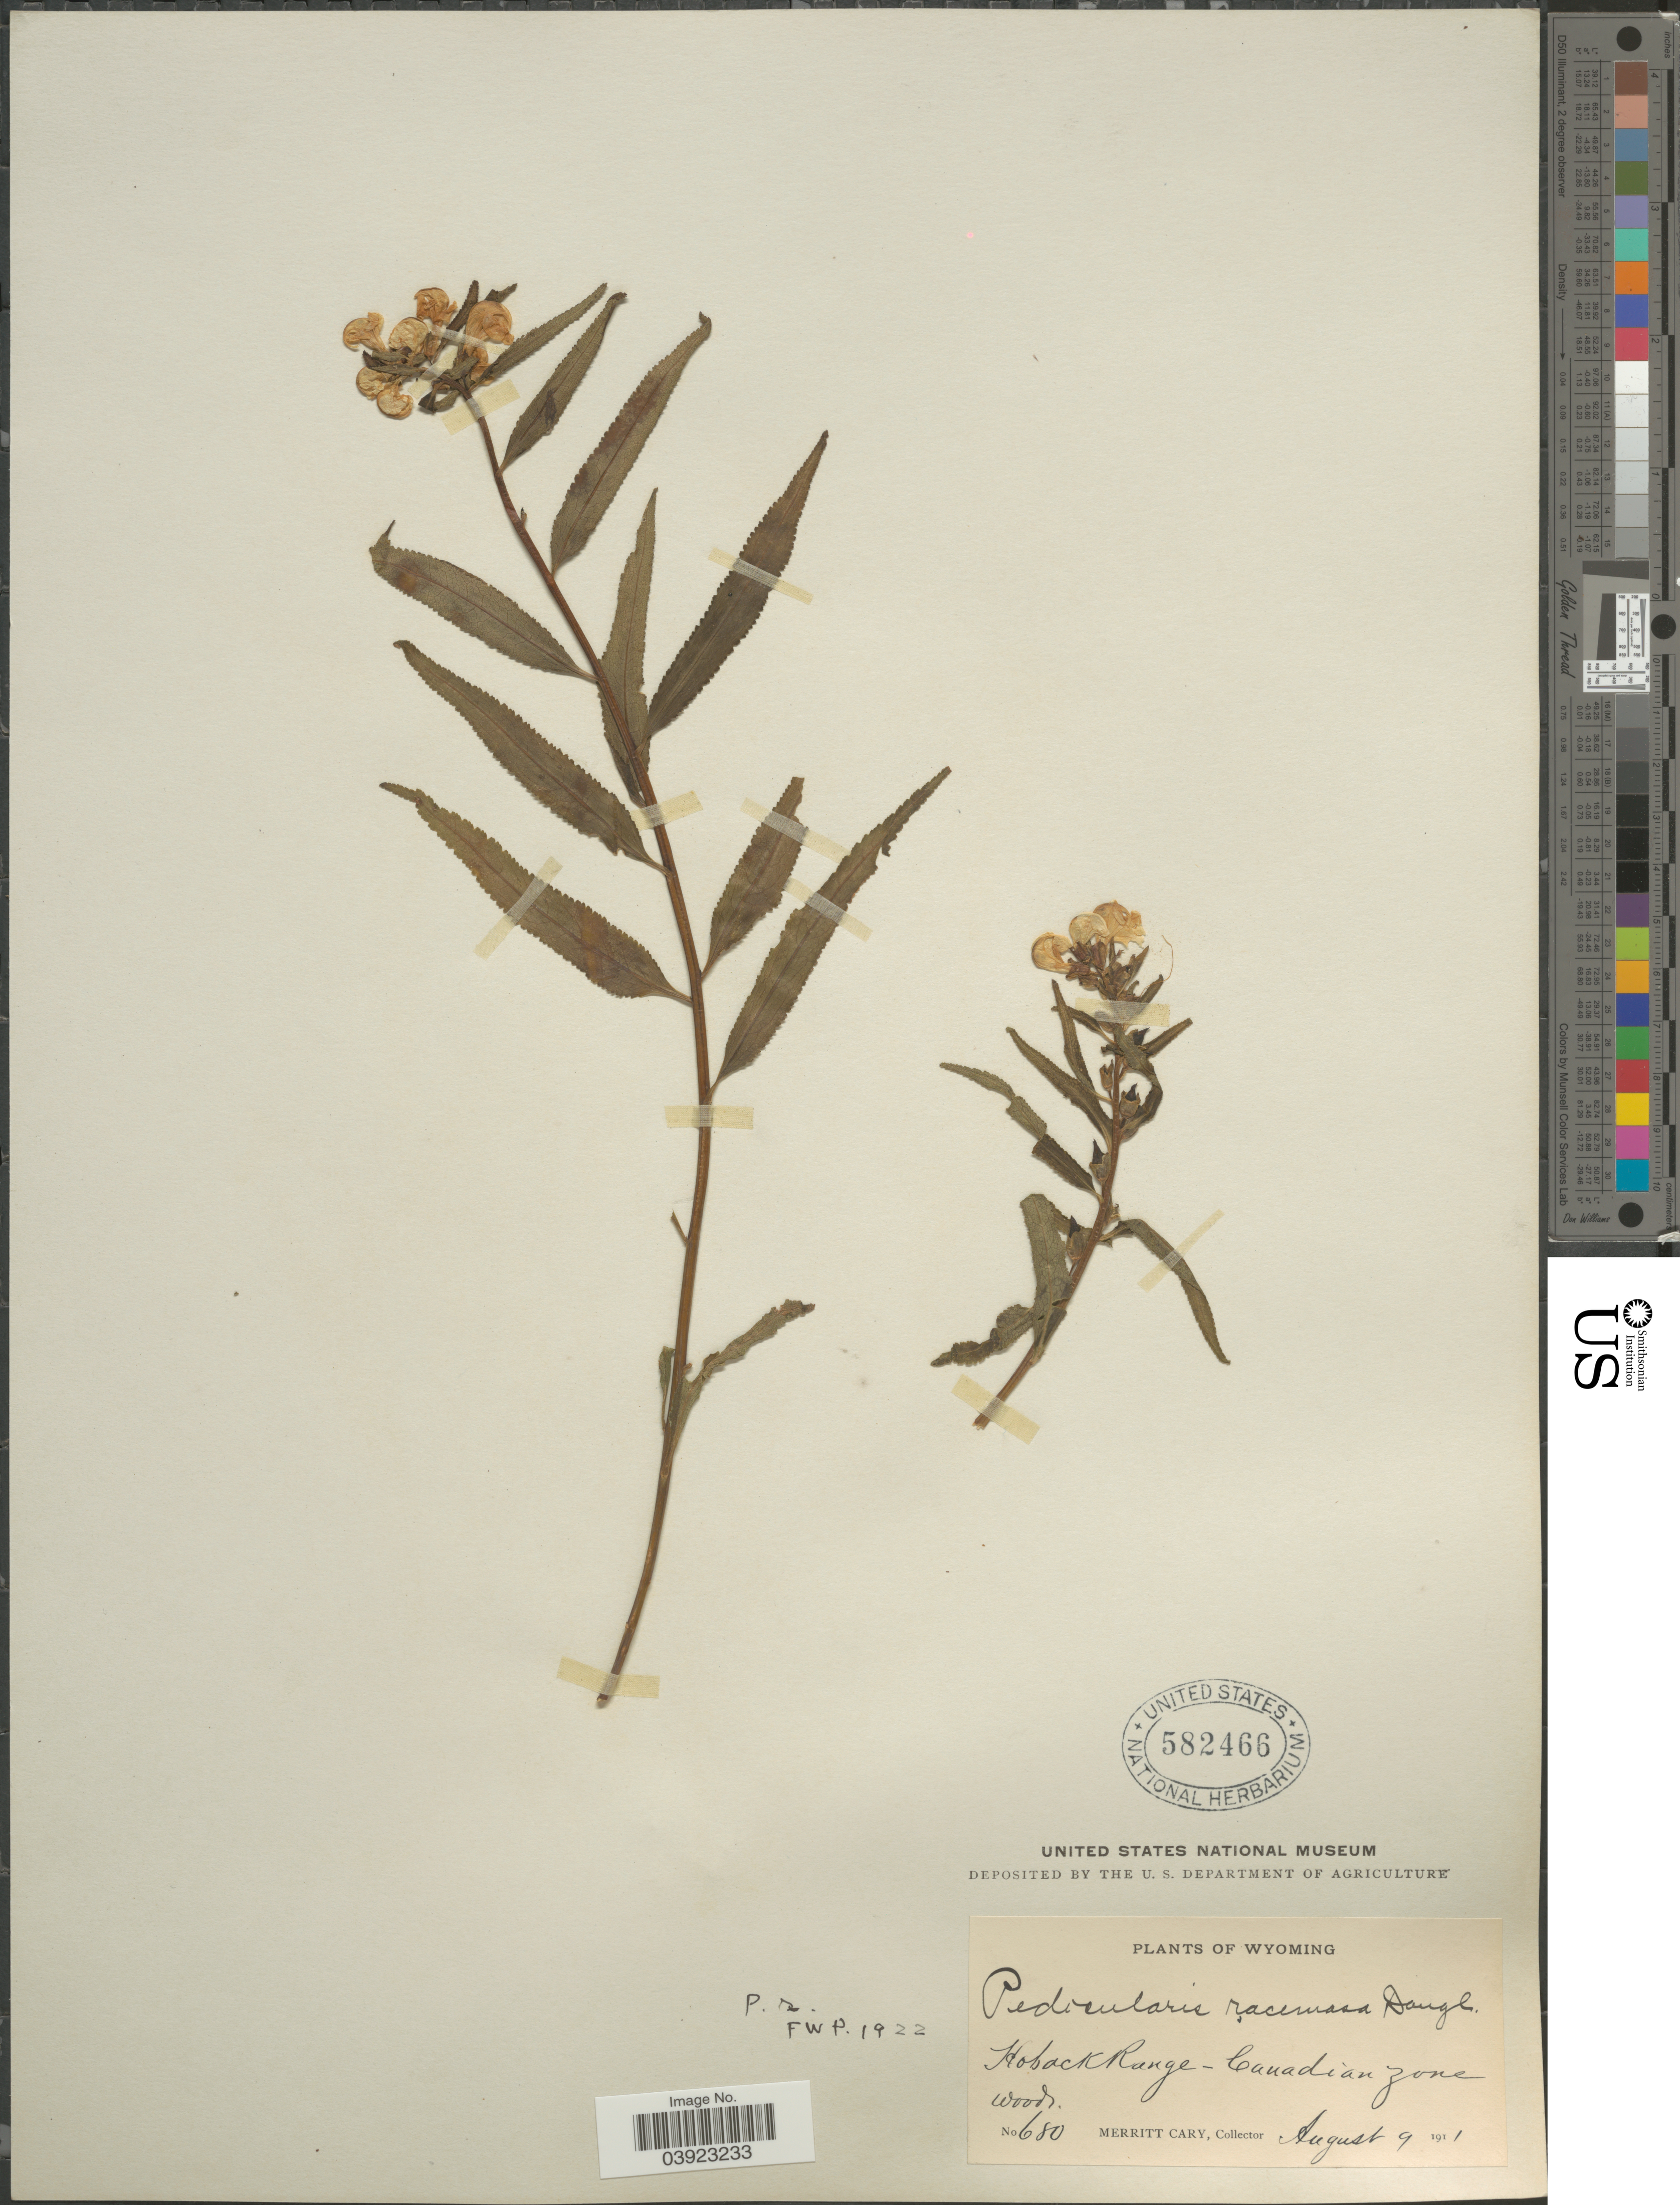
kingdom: Plantae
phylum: Tracheophyta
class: Magnoliopsida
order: Lamiales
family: Orobanchaceae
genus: Pedicularis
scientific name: Pedicularis racemosa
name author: Douglas ex Benth.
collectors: M. Cary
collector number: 680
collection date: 1911-08-09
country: United States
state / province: Wyoming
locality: Hoback Range - Canadian Zone.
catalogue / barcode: US 582466